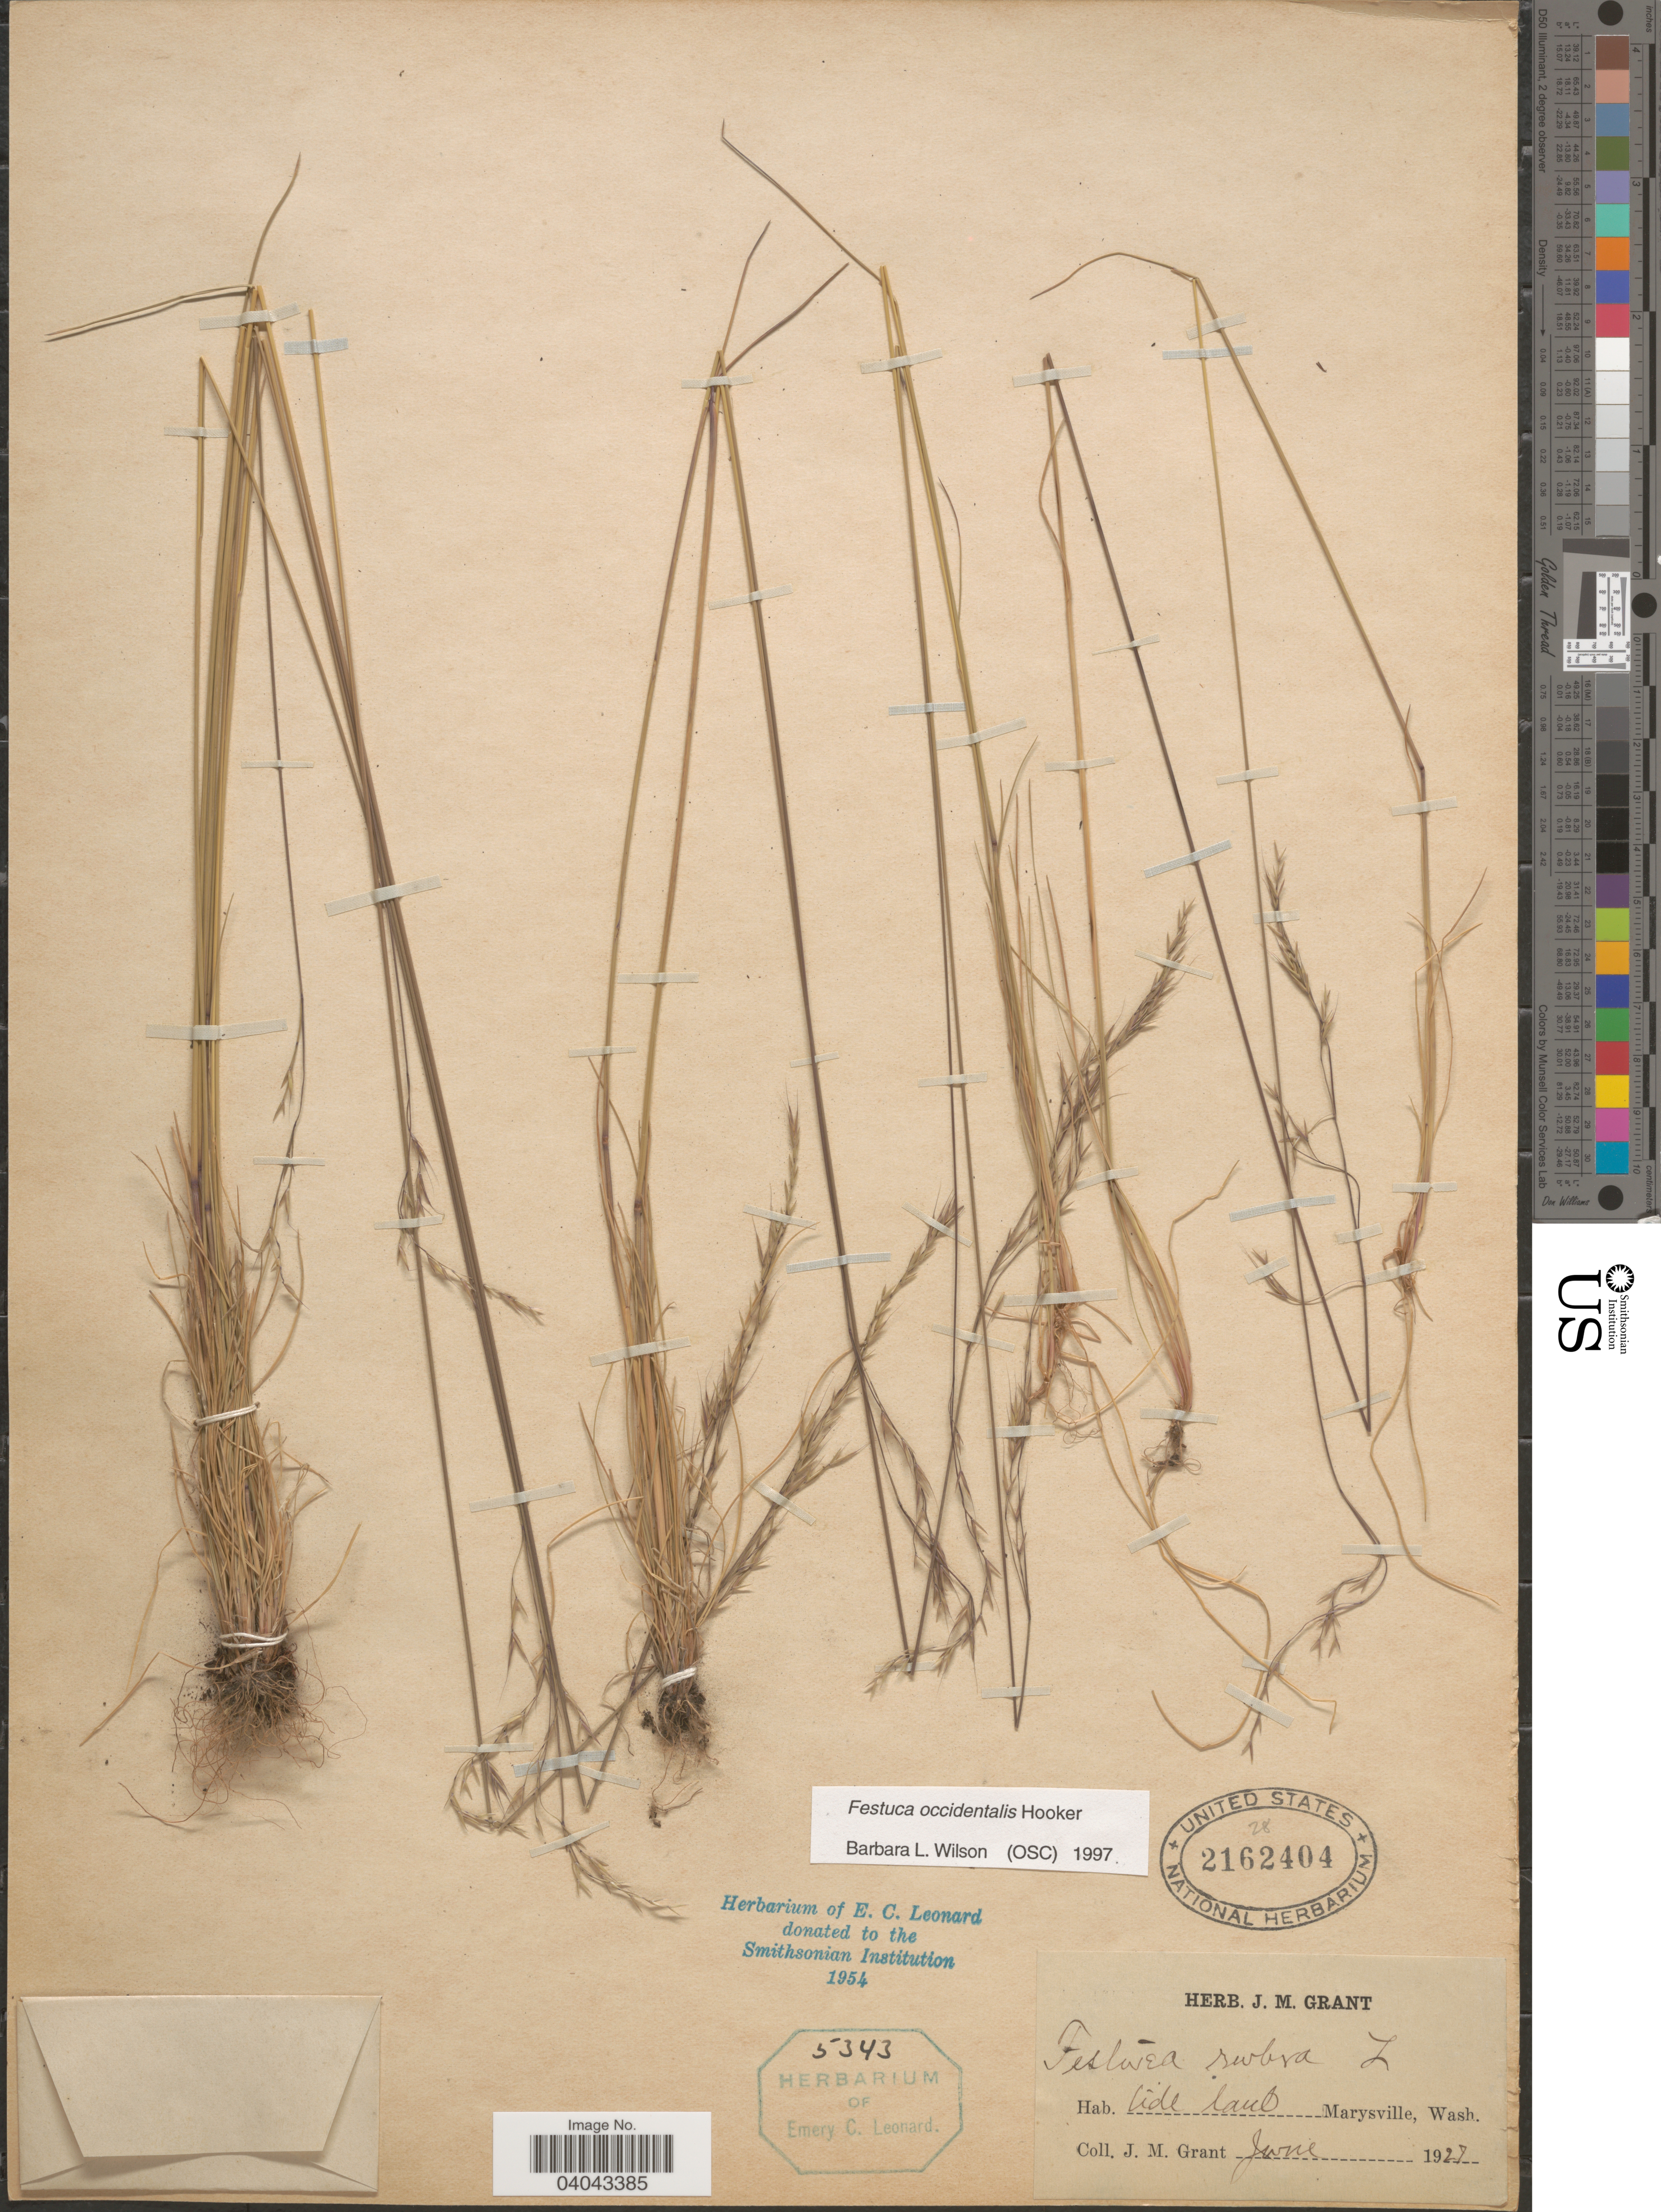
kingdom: Plantae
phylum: Tracheophyta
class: Liliopsida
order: Poales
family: Poaceae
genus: Festuca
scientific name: Festuca occidentalis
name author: Hook.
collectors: J. M. Grant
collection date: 1927-06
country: United States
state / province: Washington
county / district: Snohomish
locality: Marysville.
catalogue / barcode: US 2162404